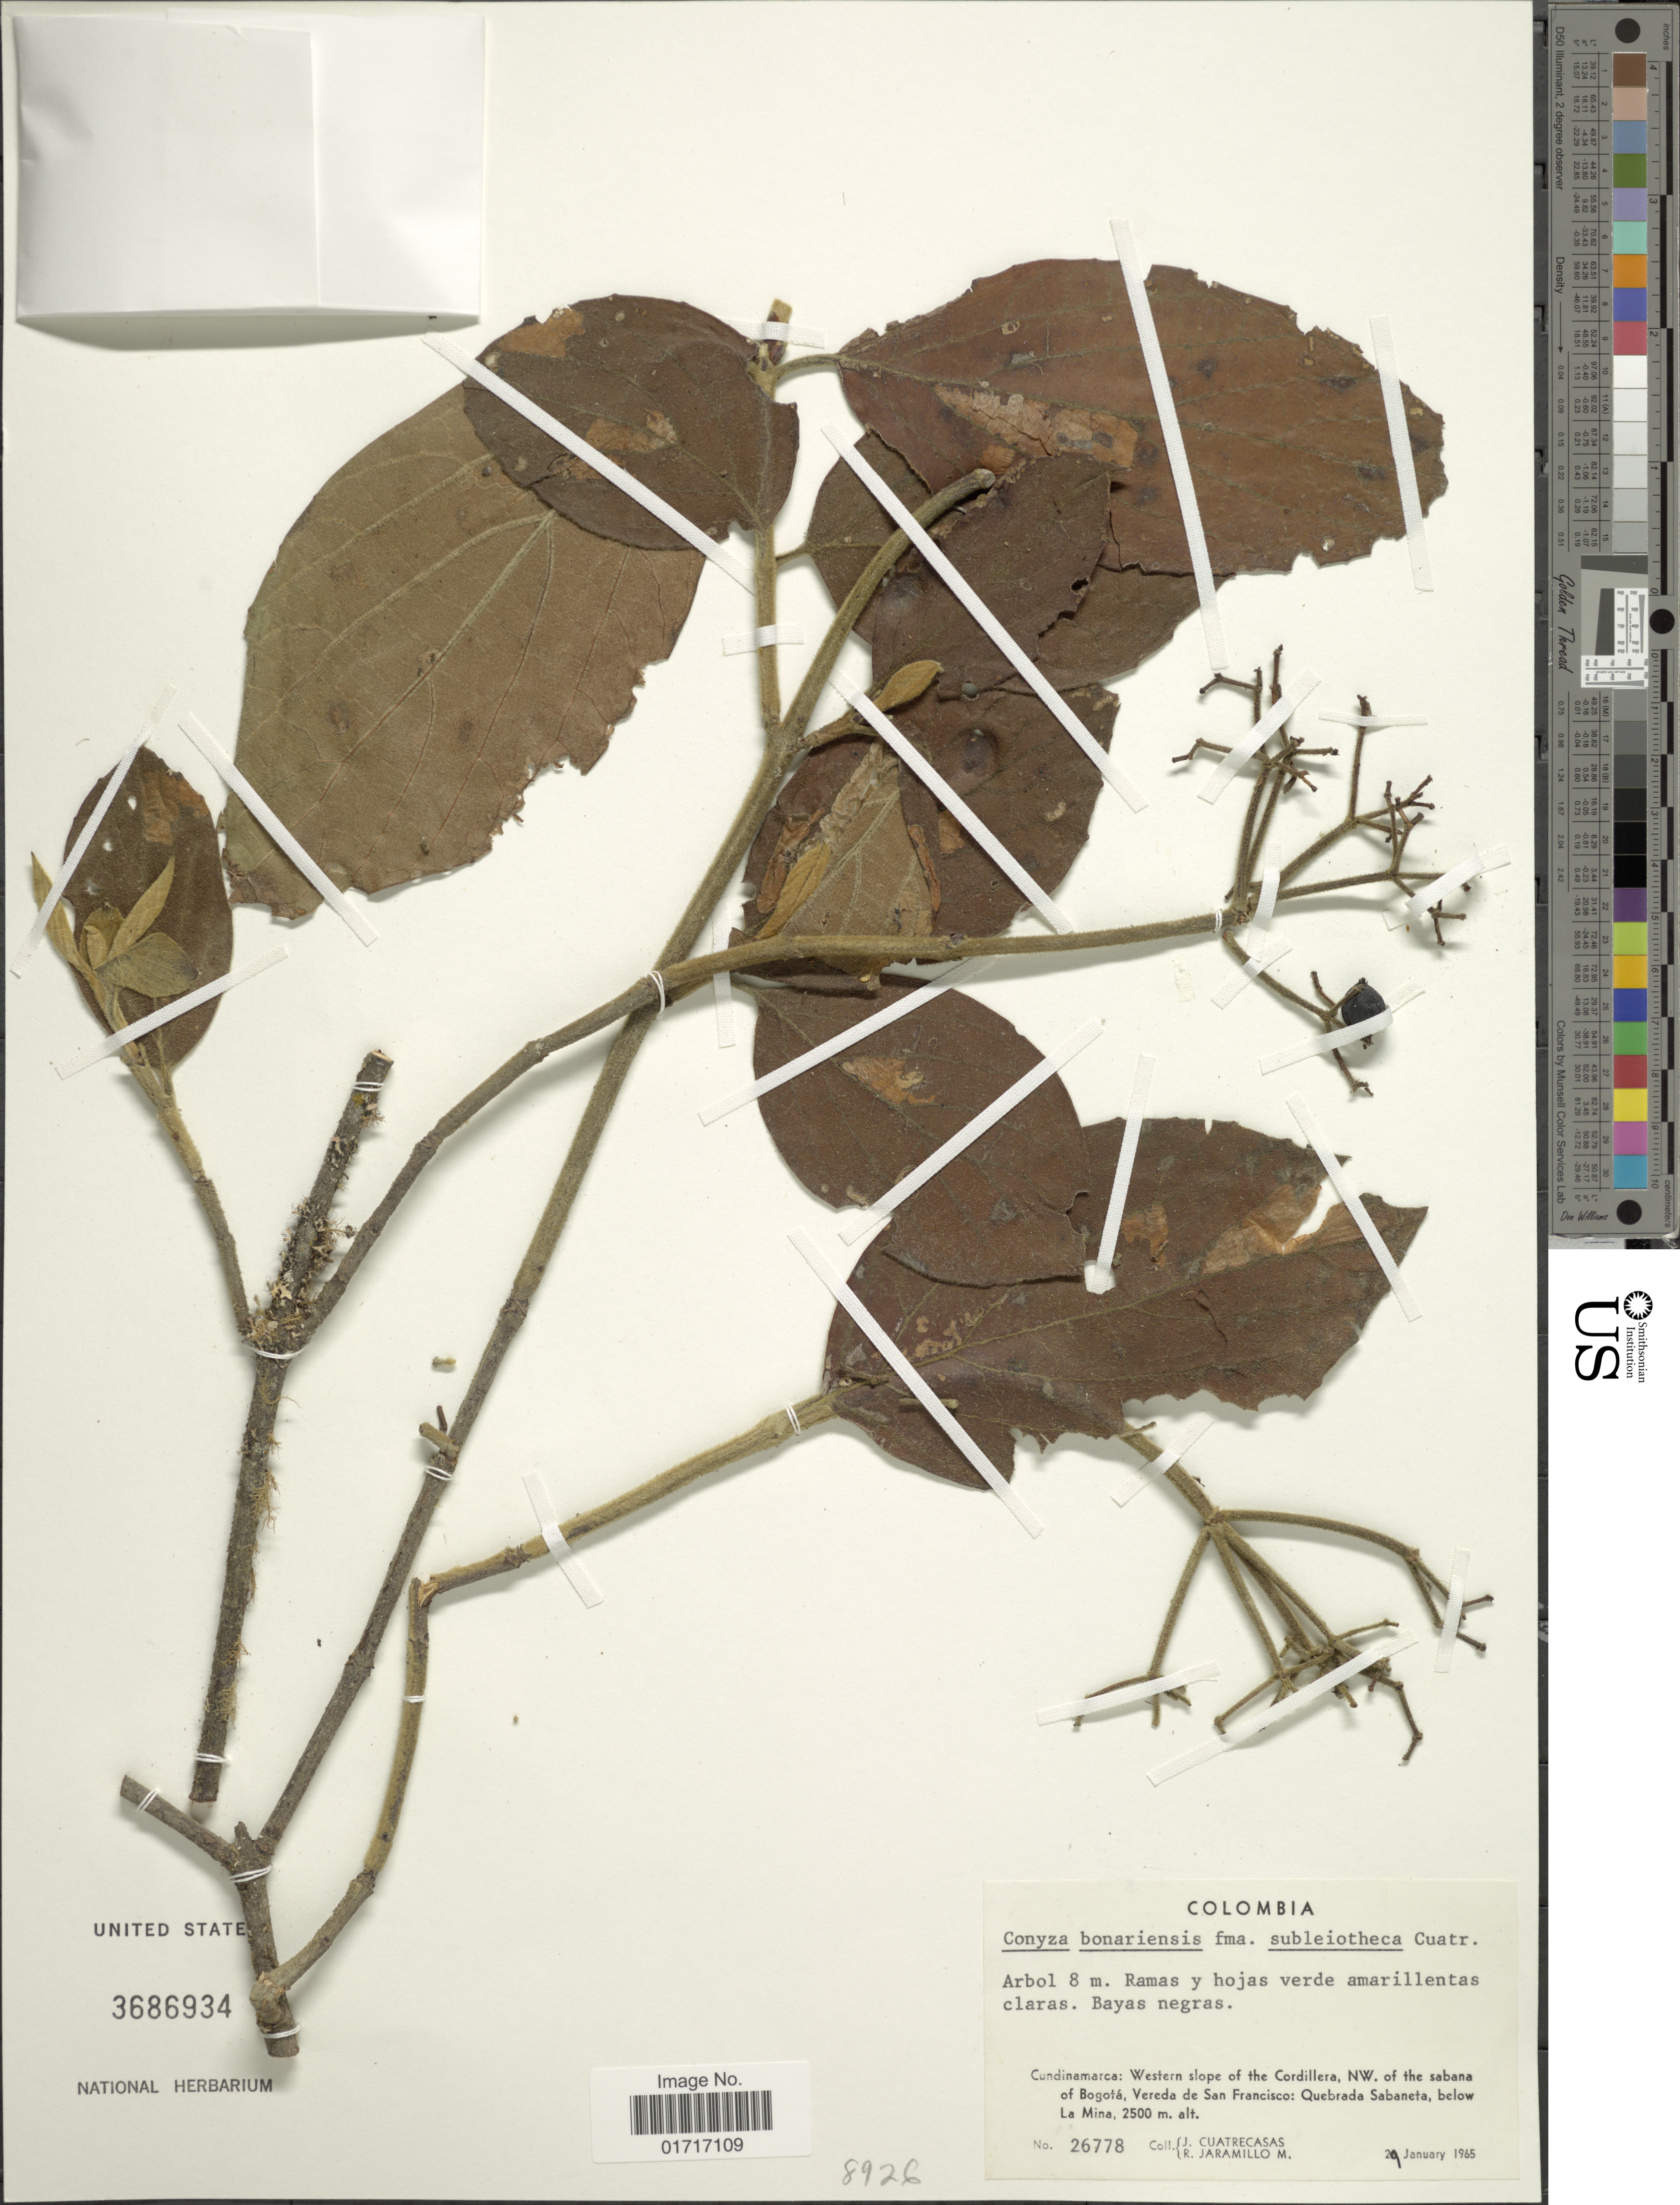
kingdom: Plantae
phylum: Tracheophyta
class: Magnoliopsida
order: Asterales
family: Asteraceae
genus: Conyza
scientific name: Conyza bonariensis f. subleiotheca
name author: Cuatrec.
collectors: J. Cuatrecasas & R. Jaramillo M.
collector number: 26778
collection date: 1965-01-29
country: Colombia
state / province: Cundinamarca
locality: Cundinamarca: Western slope of the Cordillera, NW of the sabana of Bogota, Vereda de San Francisco: Quebrada Sabenta, below La Mina.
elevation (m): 2500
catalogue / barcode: US 3686934